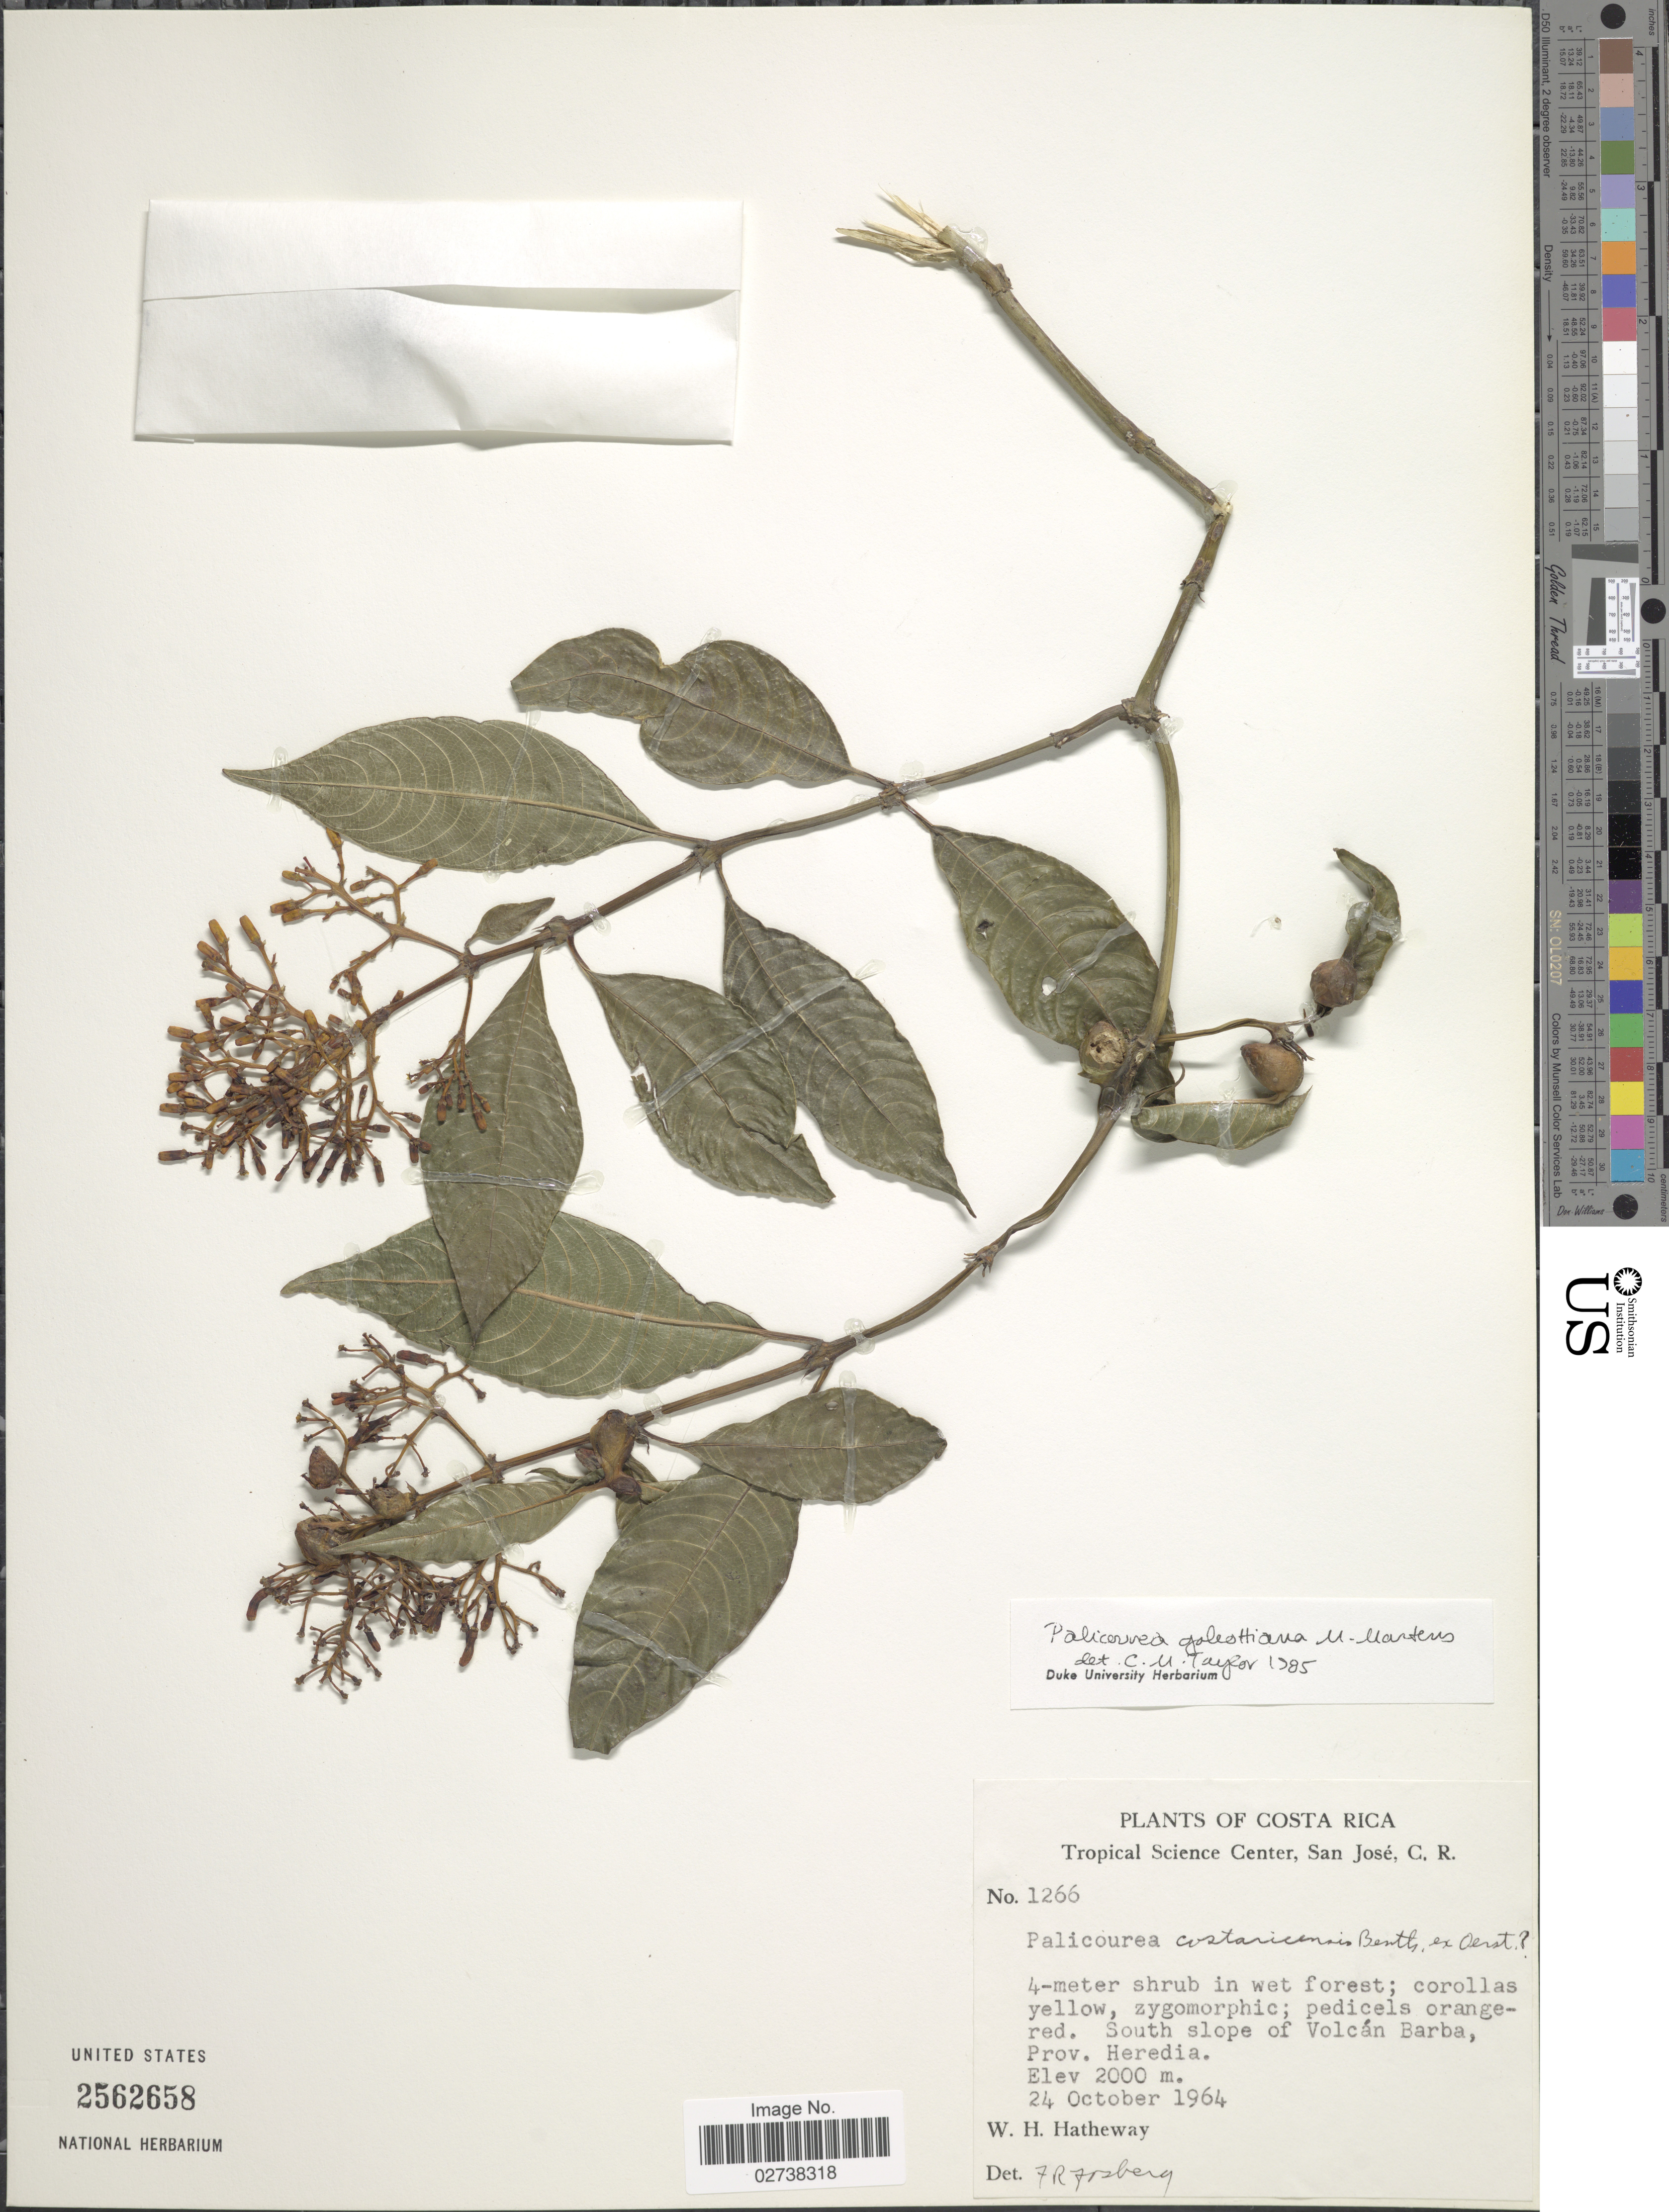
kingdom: Plantae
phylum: Tracheophyta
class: Magnoliopsida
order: Gentianales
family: Rubiaceae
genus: Palicourea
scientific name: Palicourea galeottiana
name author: M. Martens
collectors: W. H. Hatheway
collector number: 1266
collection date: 1964-10-24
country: Costa Rica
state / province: Heredia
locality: South slope of Volcan Barba, Prov. Heredia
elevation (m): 2000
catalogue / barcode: US 2562658